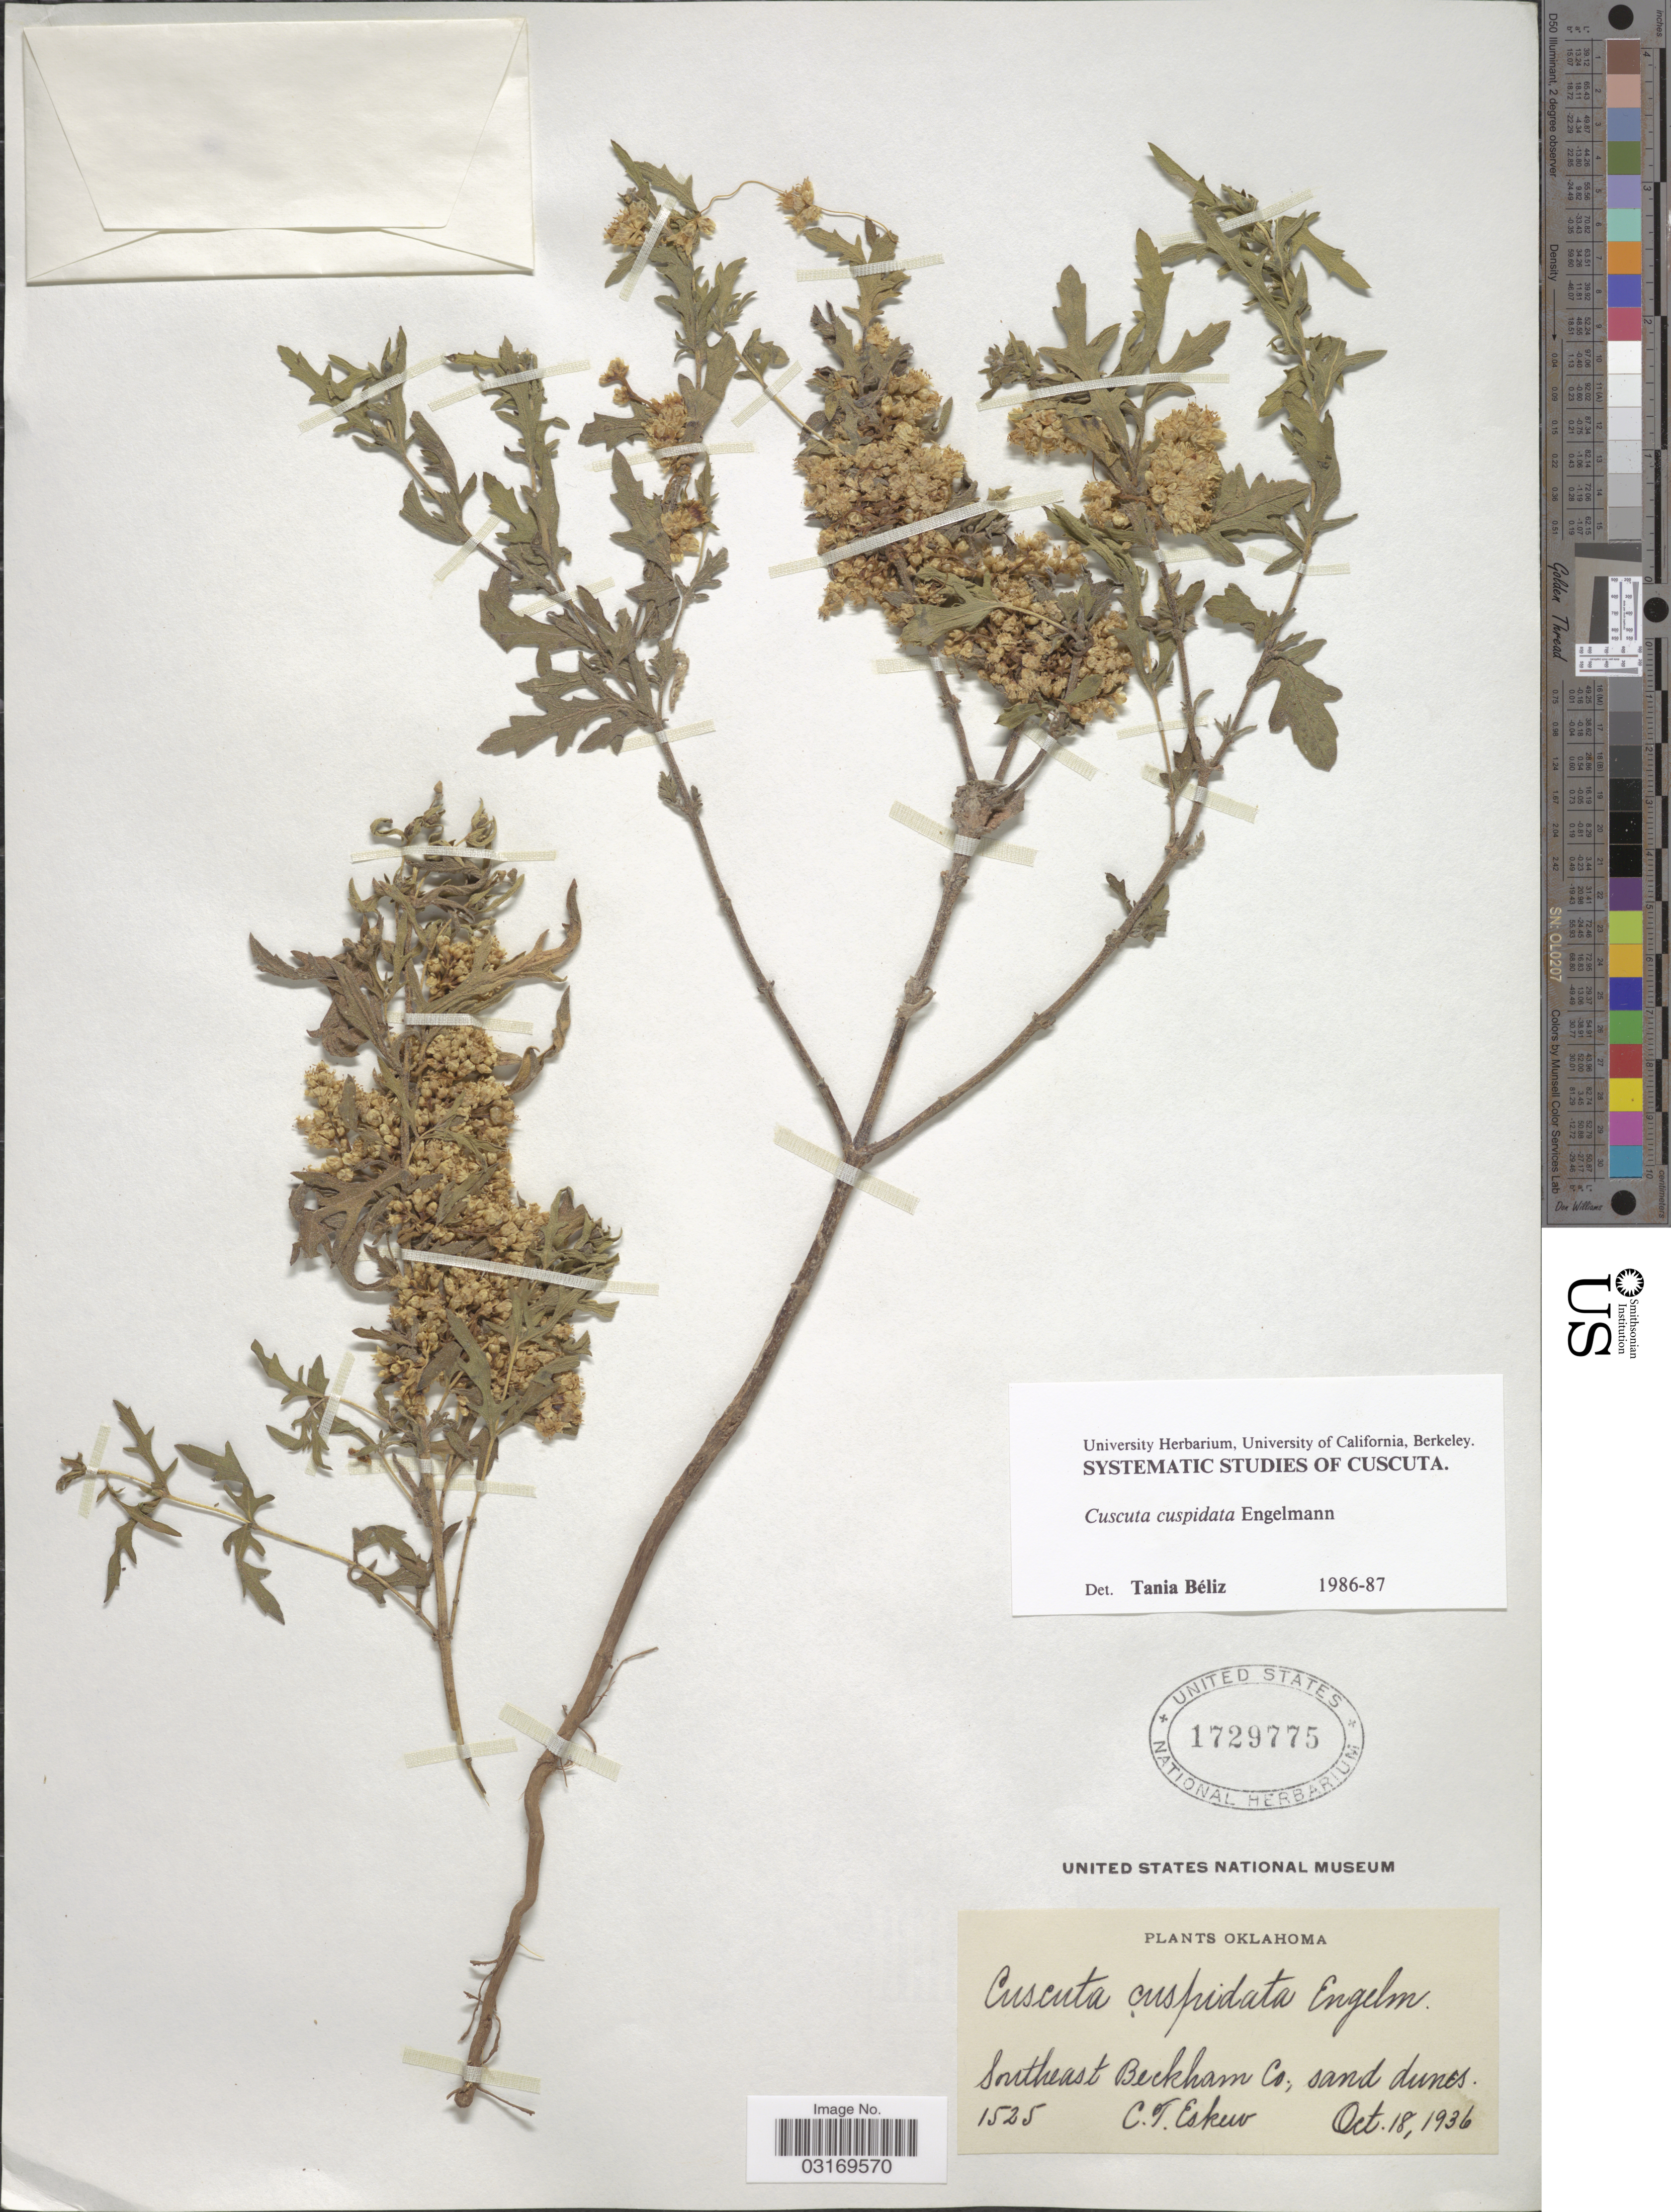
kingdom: Plantae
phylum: Tracheophyta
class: Magnoliopsida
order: Solanales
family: Convolvulaceae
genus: Cuscuta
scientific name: Cuscuta cuspidata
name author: Engelm.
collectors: C. Eskew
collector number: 1525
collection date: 1936-10-18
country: United States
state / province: Oklahoma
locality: Southeast Beckham Co., sand dunes.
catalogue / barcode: US 1729775